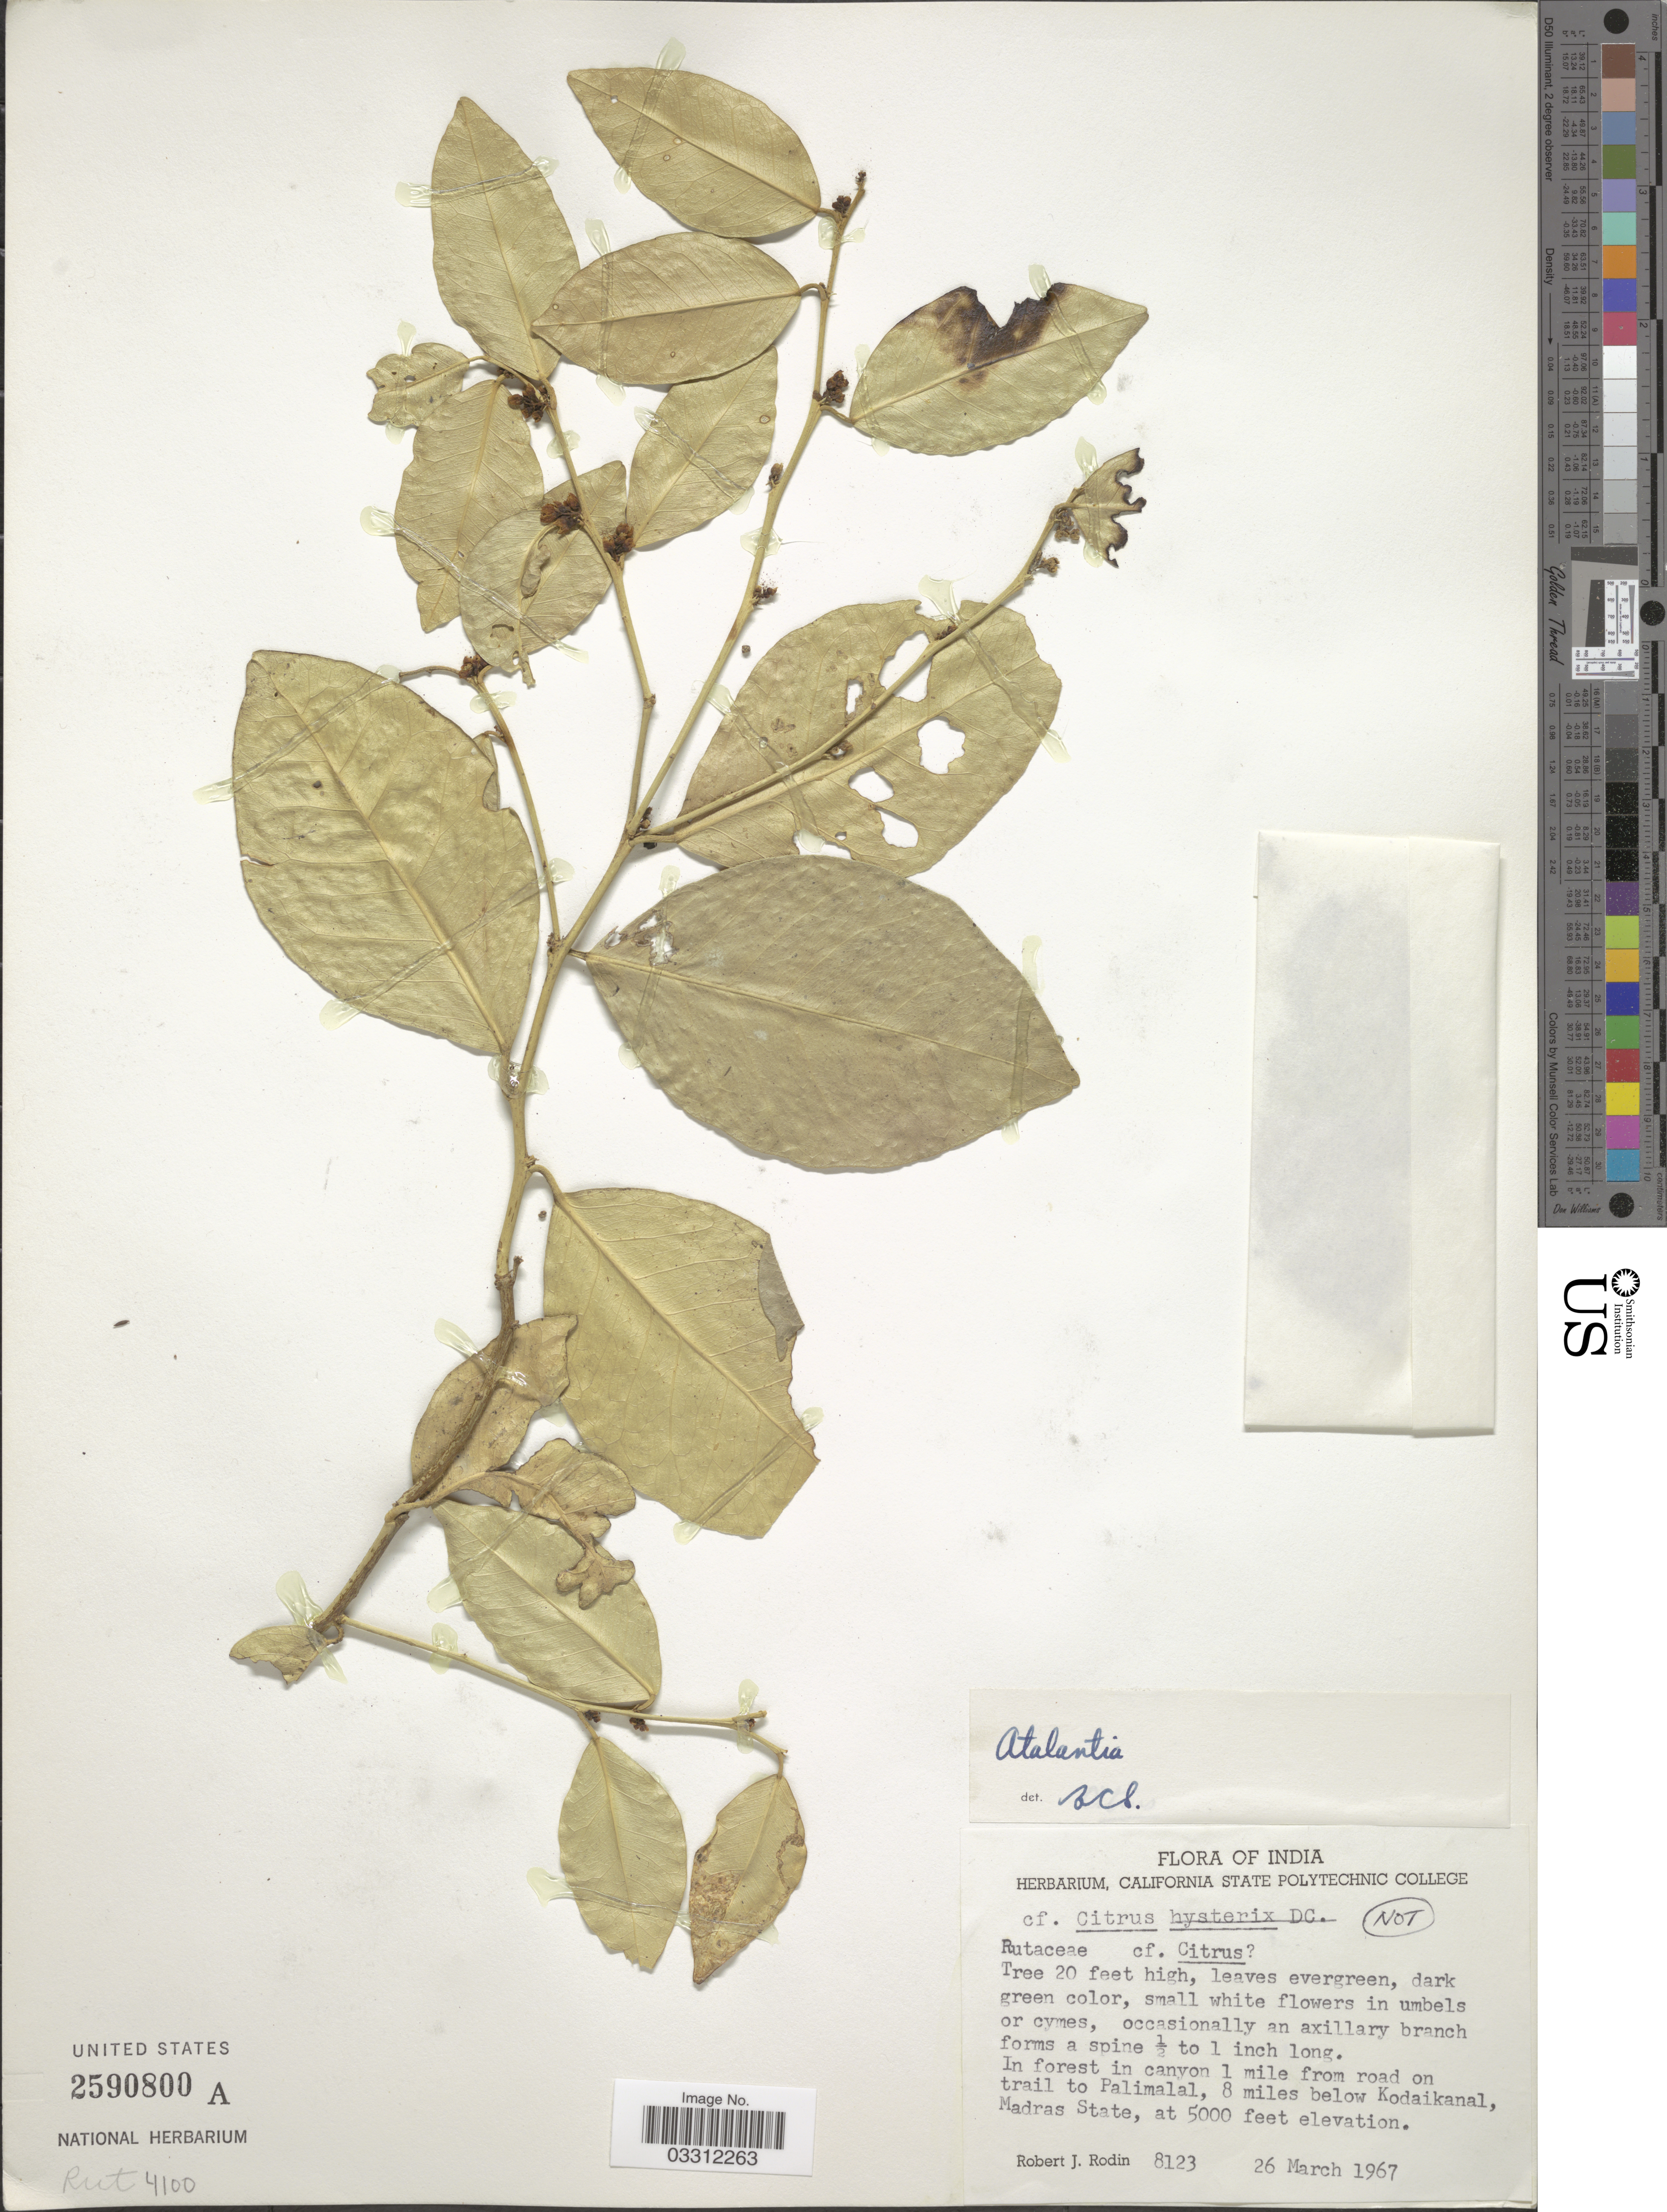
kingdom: Plantae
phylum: Tracheophyta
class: Magnoliopsida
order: Sapindales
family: Rutaceae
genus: Atalantia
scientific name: Atalantia sp.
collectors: R. J. Rodin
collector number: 8123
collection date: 1967-03-26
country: India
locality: In forest in canyon 1 mile from road on trail to Palimalal, 8 miles below Kodaikanal, Madras State.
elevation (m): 1524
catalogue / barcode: US 2590800A